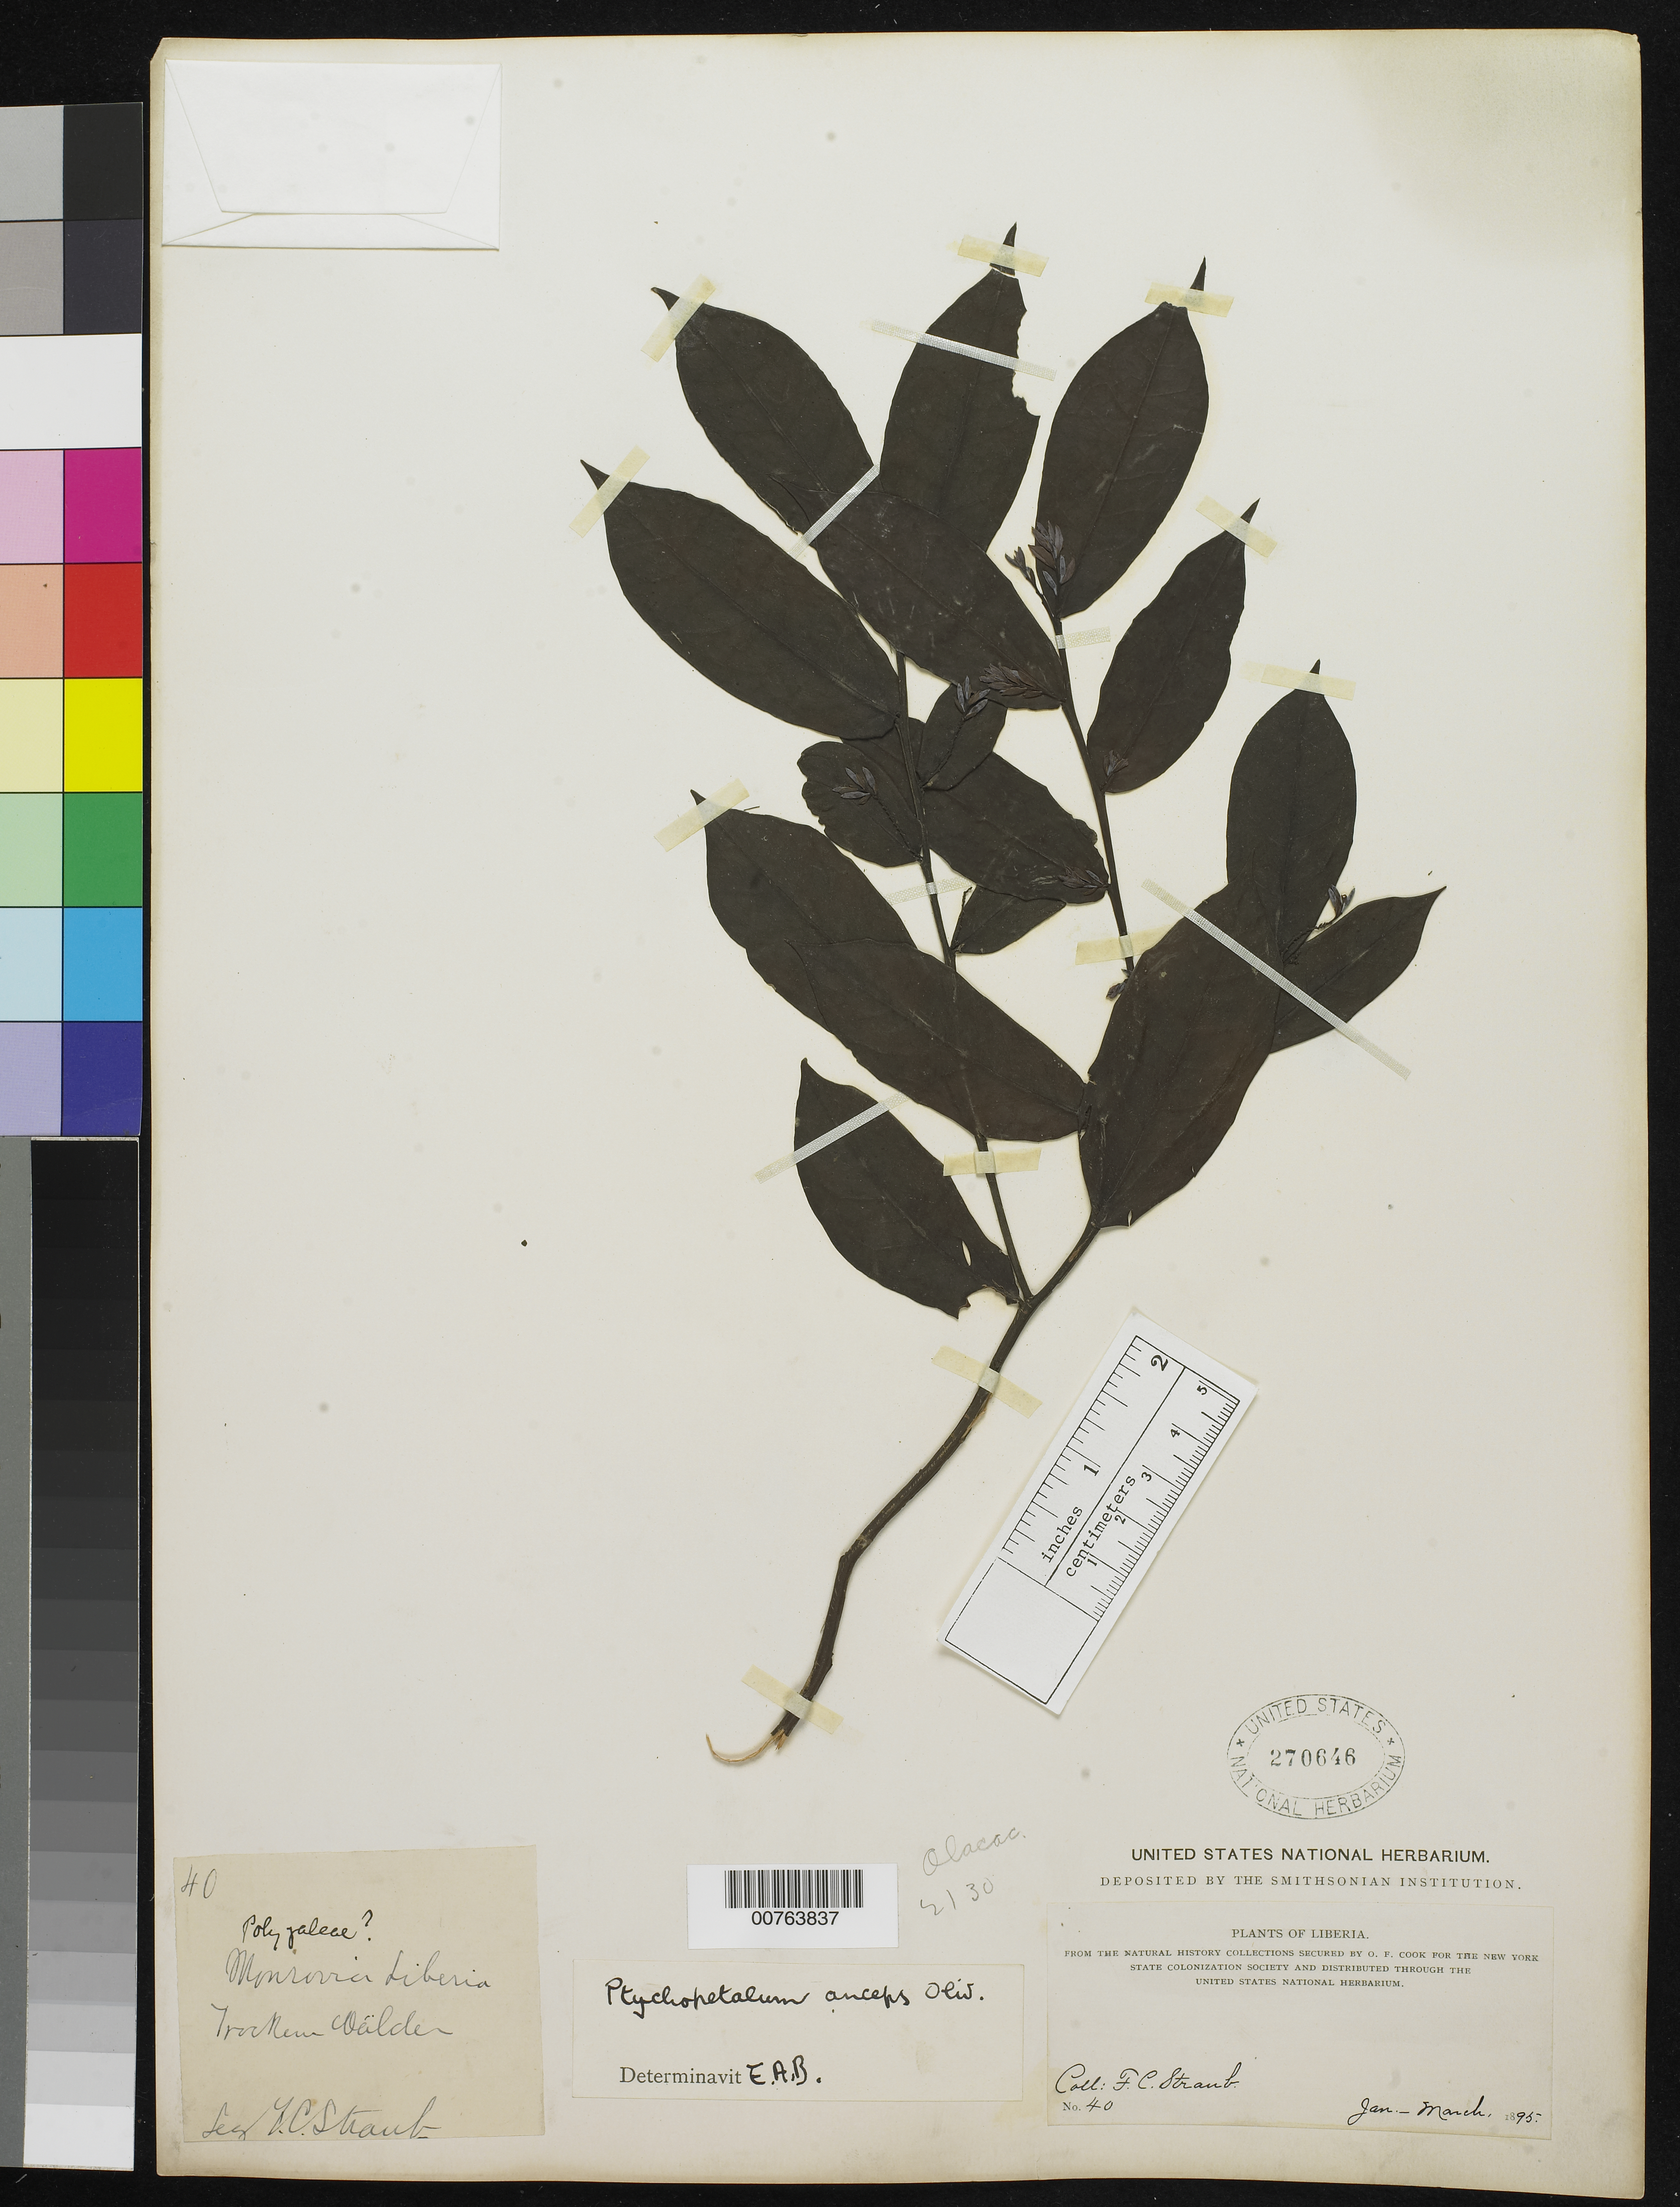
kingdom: Plantae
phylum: Tracheophyta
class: Magnoliopsida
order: Santalales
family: Olacaceae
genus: Ptychopetalum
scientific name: Ptychopetalum anceps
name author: Oliv.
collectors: F. Straub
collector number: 40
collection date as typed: Jan 1895 to -- Mar 1895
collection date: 1895-01/1895-03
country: Liberia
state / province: Montserrado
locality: Monrovia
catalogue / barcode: US 2700646